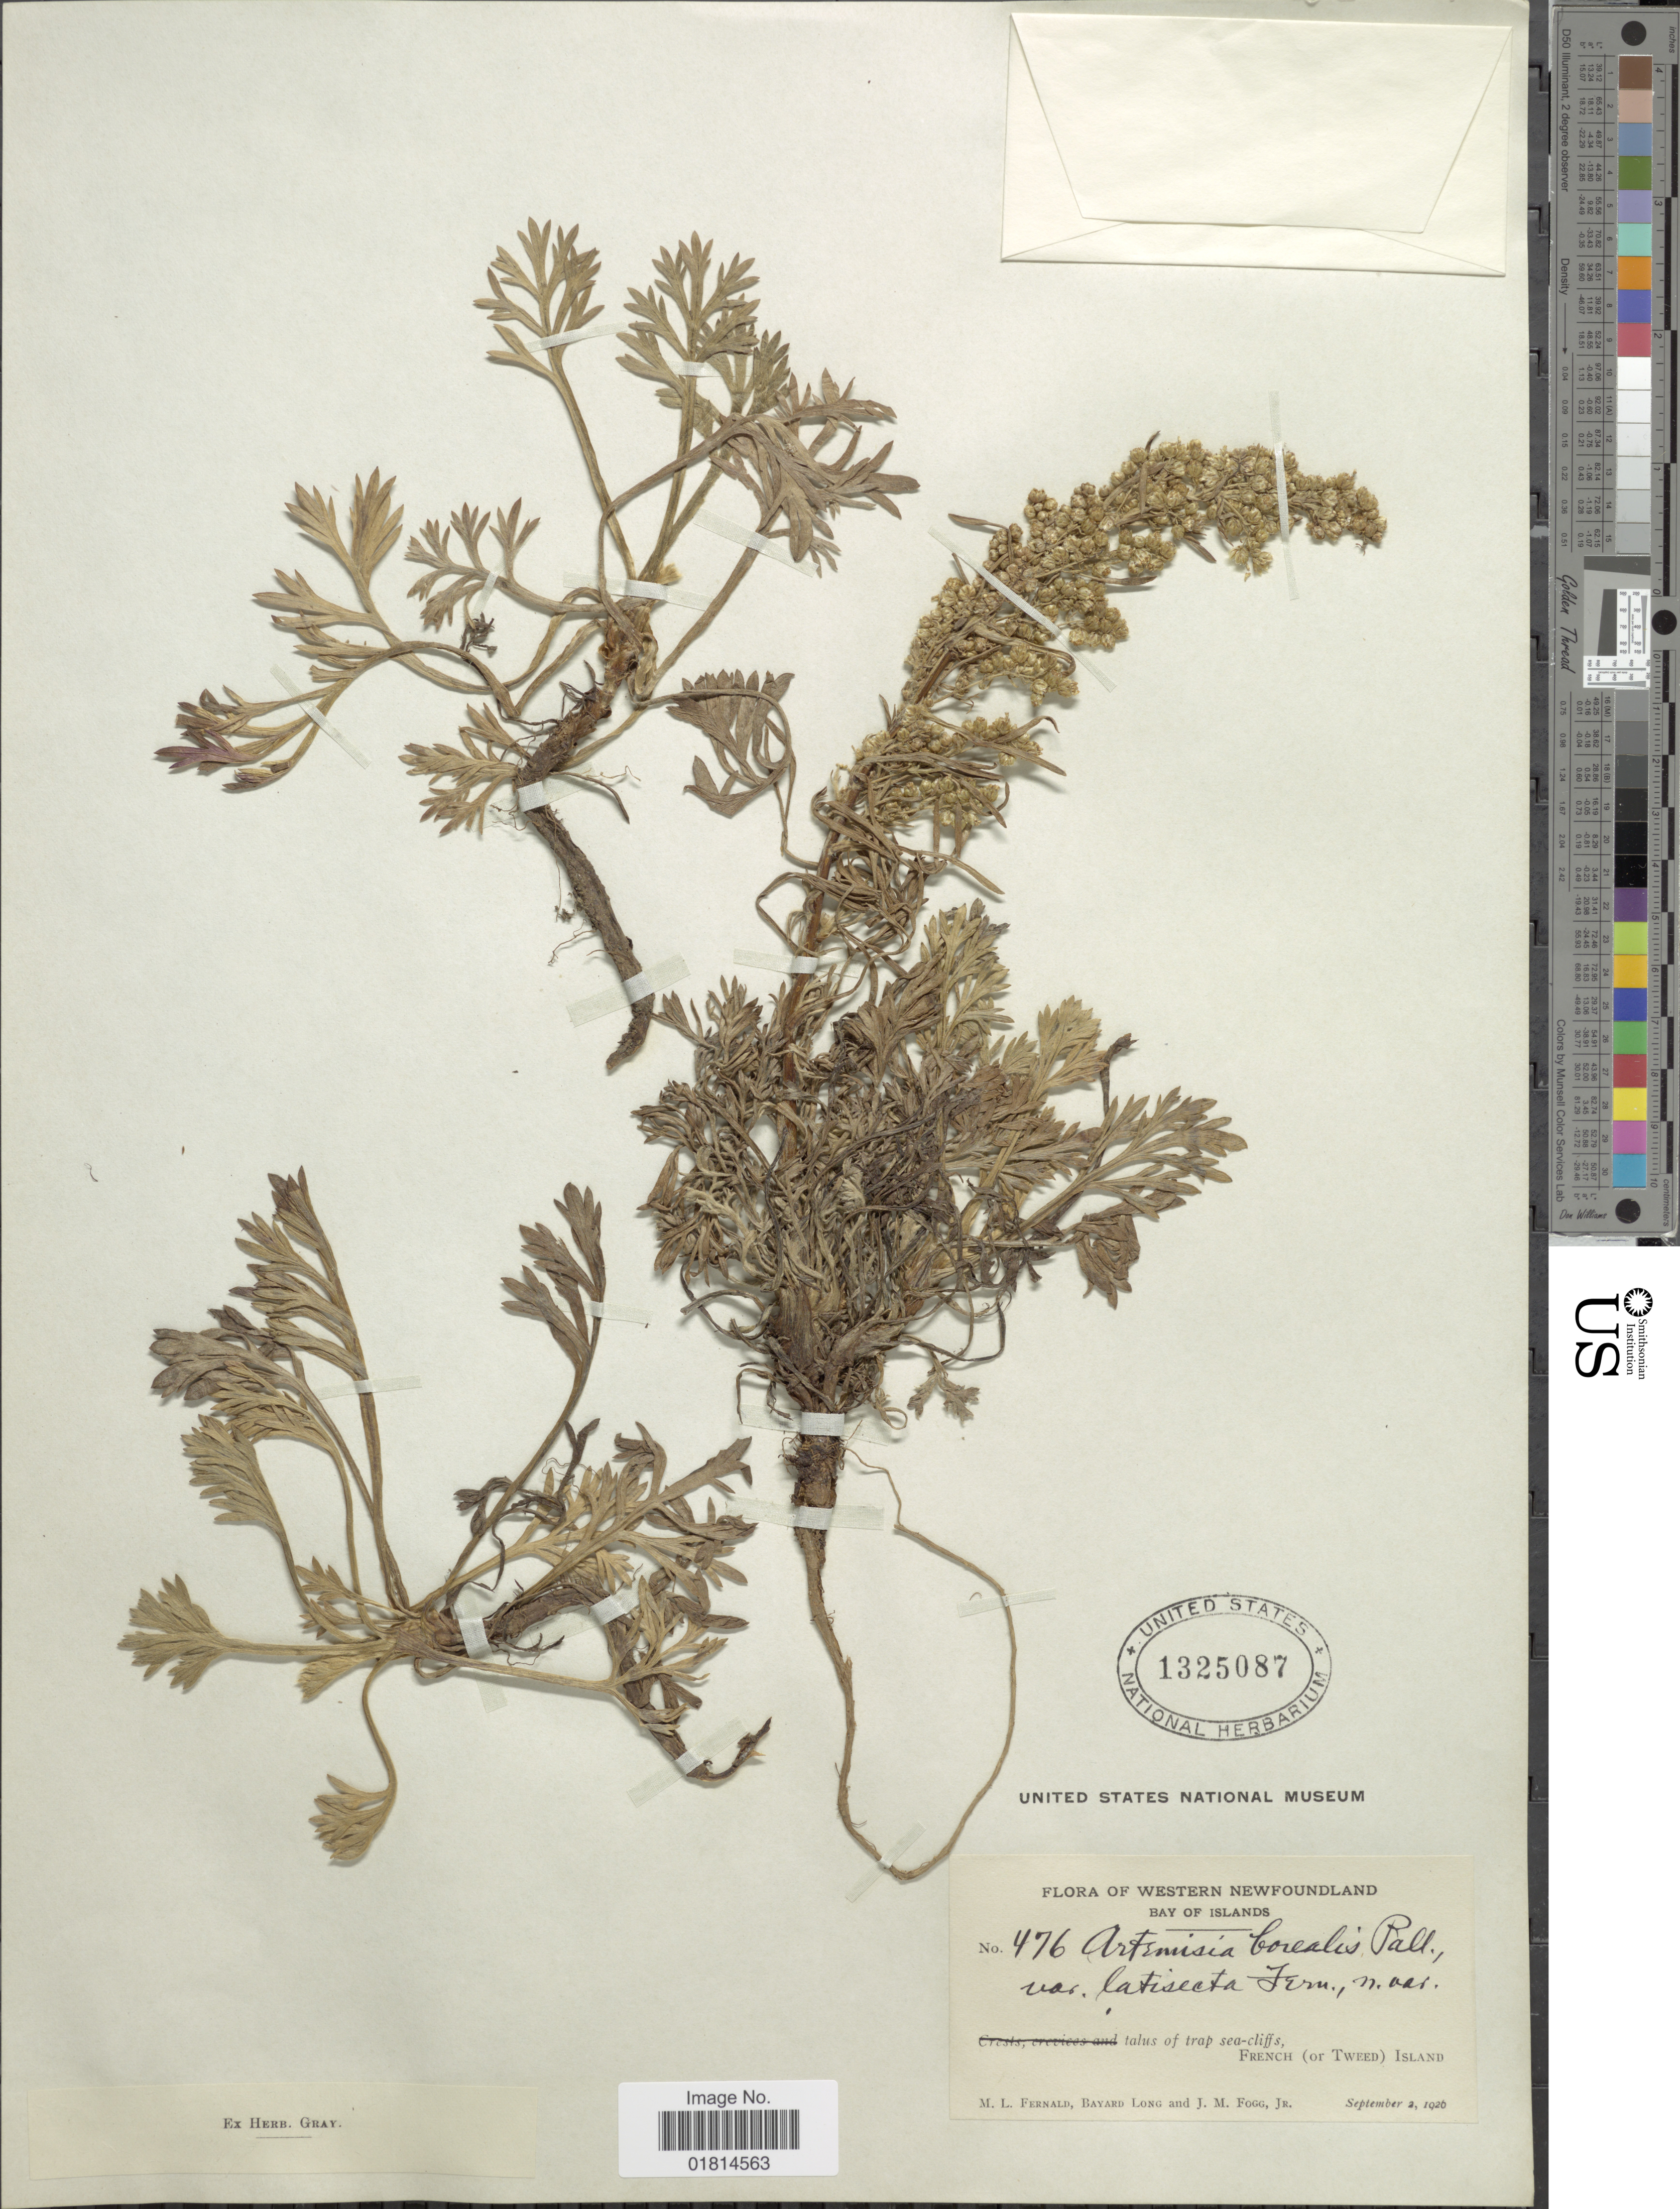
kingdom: Plantae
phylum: Tracheophyta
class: Magnoliopsida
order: Asterales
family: Asteraceae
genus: Artemisia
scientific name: Artemisia borealis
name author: Pall.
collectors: M. L. Fernald, B. Long & J. Fogg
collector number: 476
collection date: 1920-09-02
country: Canada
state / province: Newfoundland and Labrador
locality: Western Newfoundland. Bay of Islands. Talus of trap sea-cliffs, French (or Tweed) Island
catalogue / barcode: US 1325087